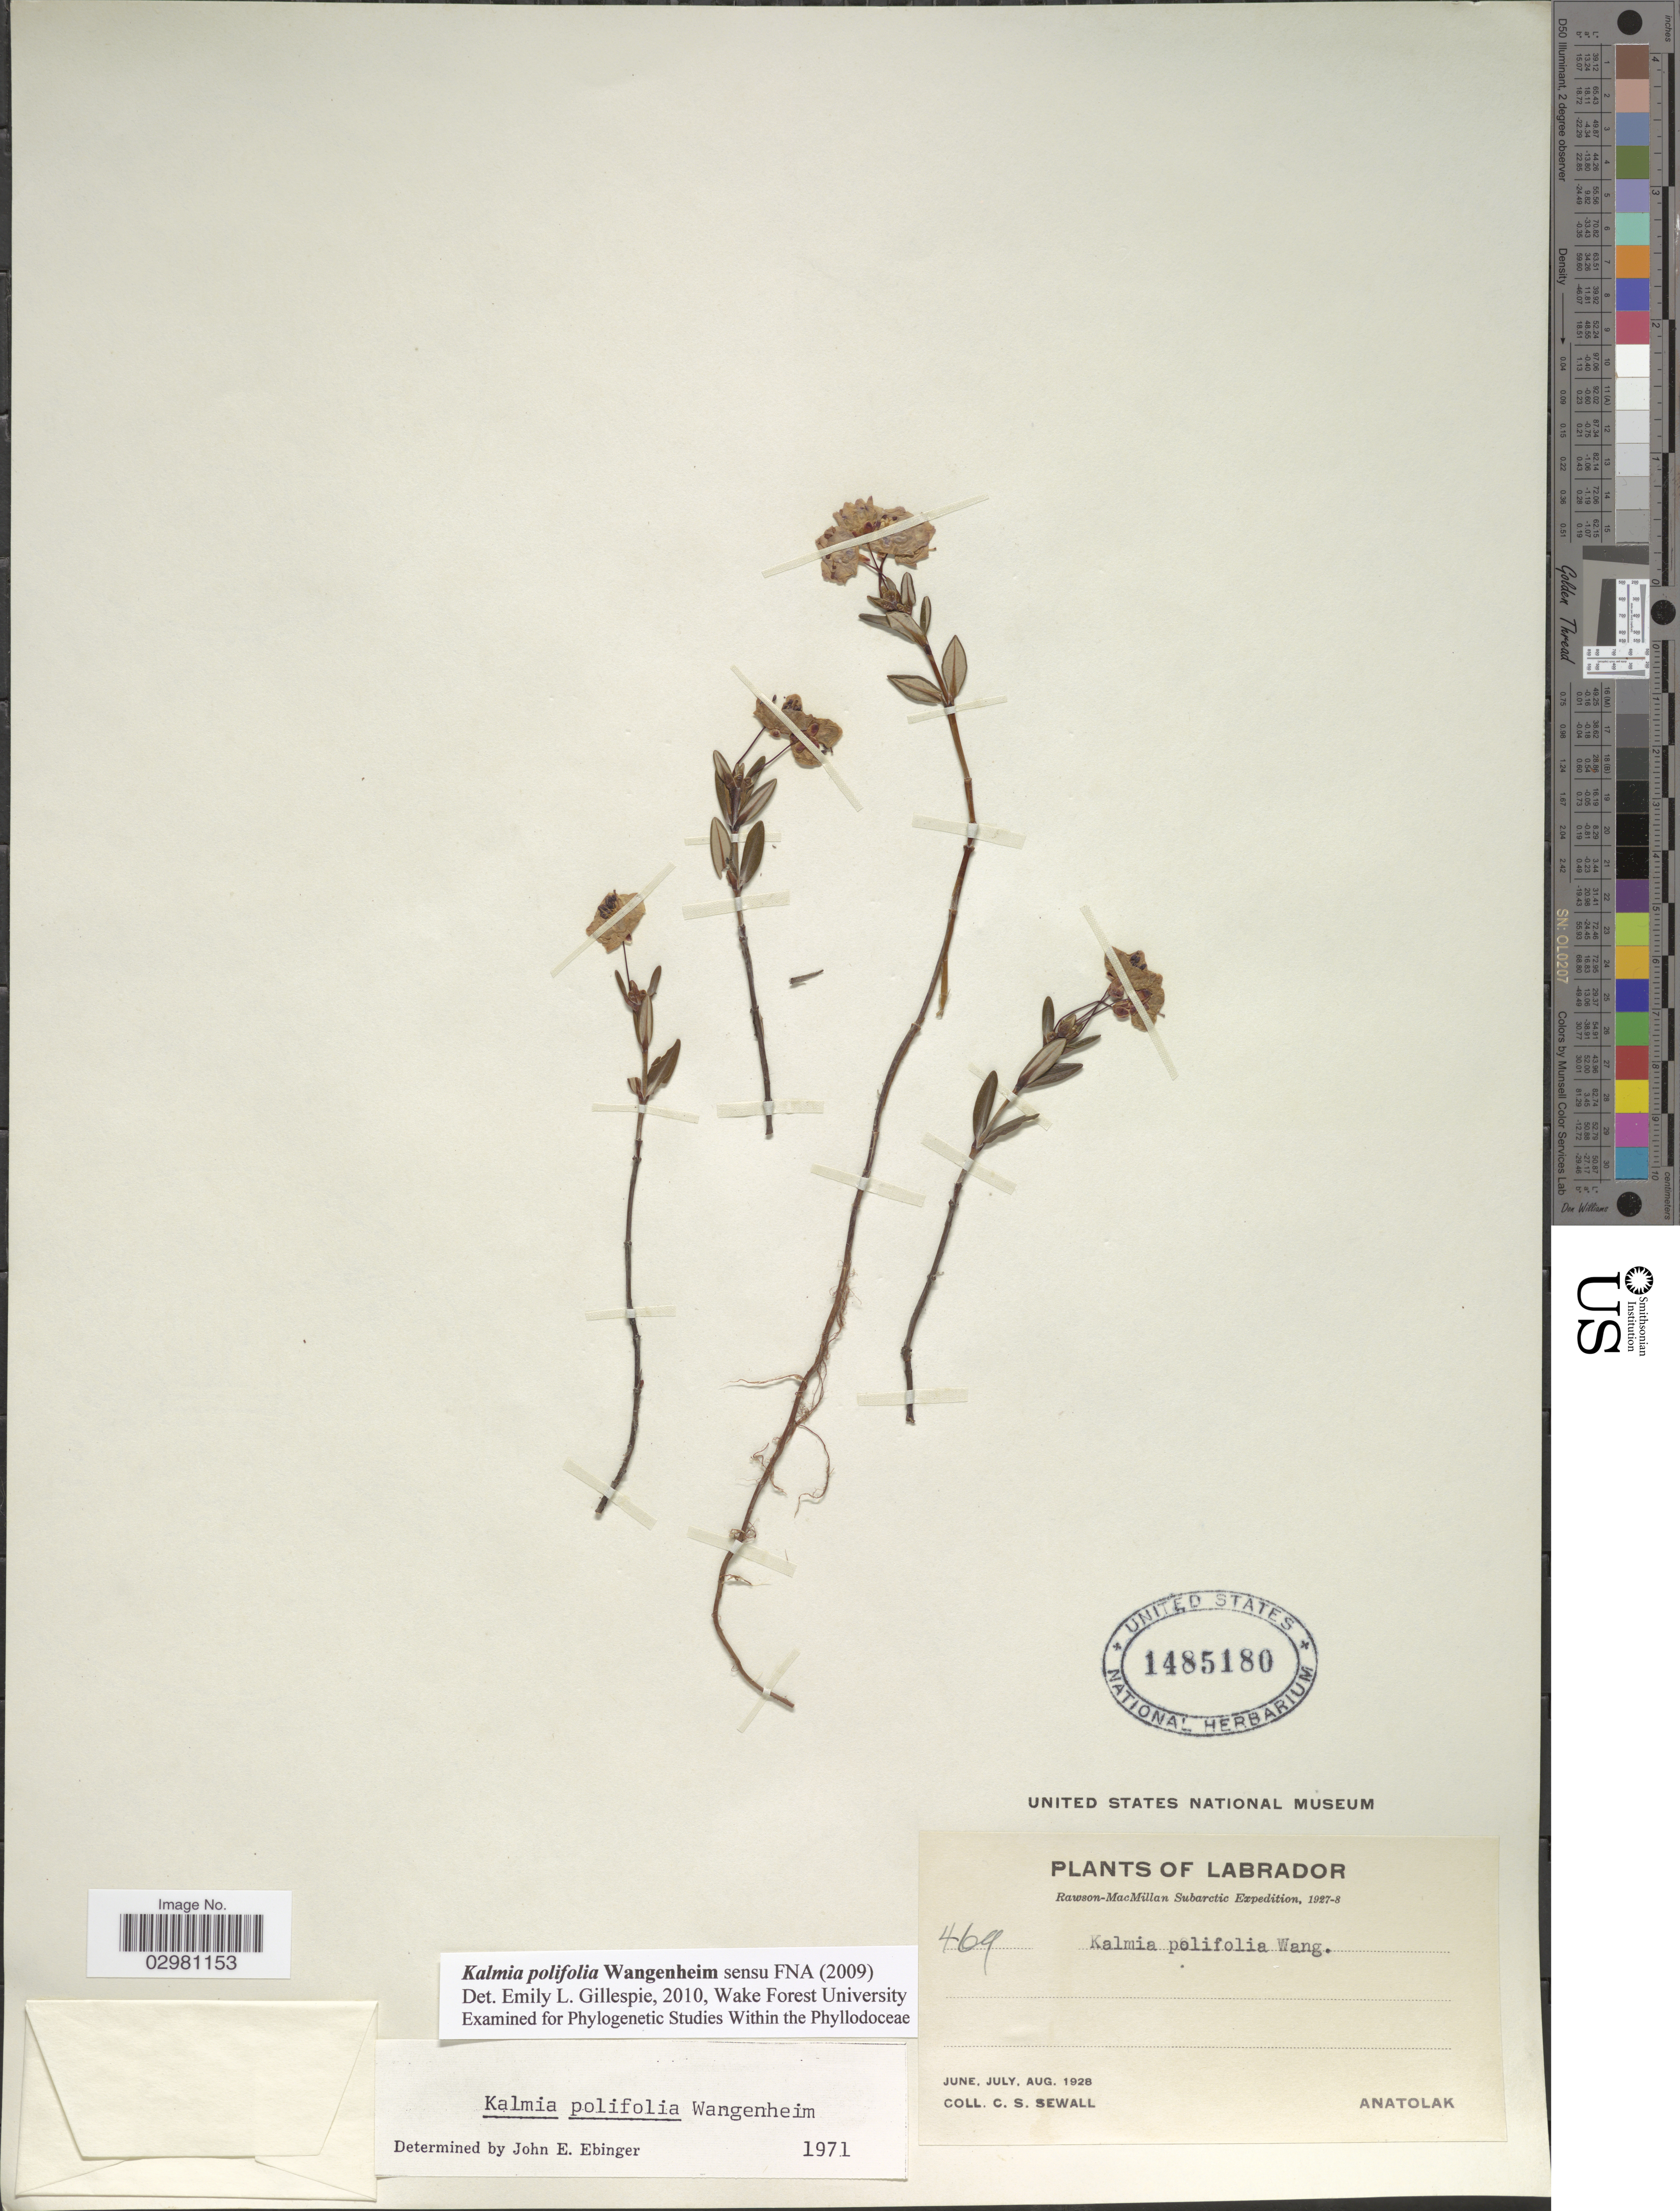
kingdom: Plantae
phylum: Tracheophyta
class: Magnoliopsida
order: Ericales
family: Ericaceae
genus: Kalmia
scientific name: Kalmia polifolia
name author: Wangenh.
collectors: C. Sewall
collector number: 469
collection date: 1928-06/1928-08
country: Canada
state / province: Newfoundland and Labrador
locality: Labrador. Rawson-MacMillan Subarctic. [unsure placement] Anatolak.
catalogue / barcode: US 1485180